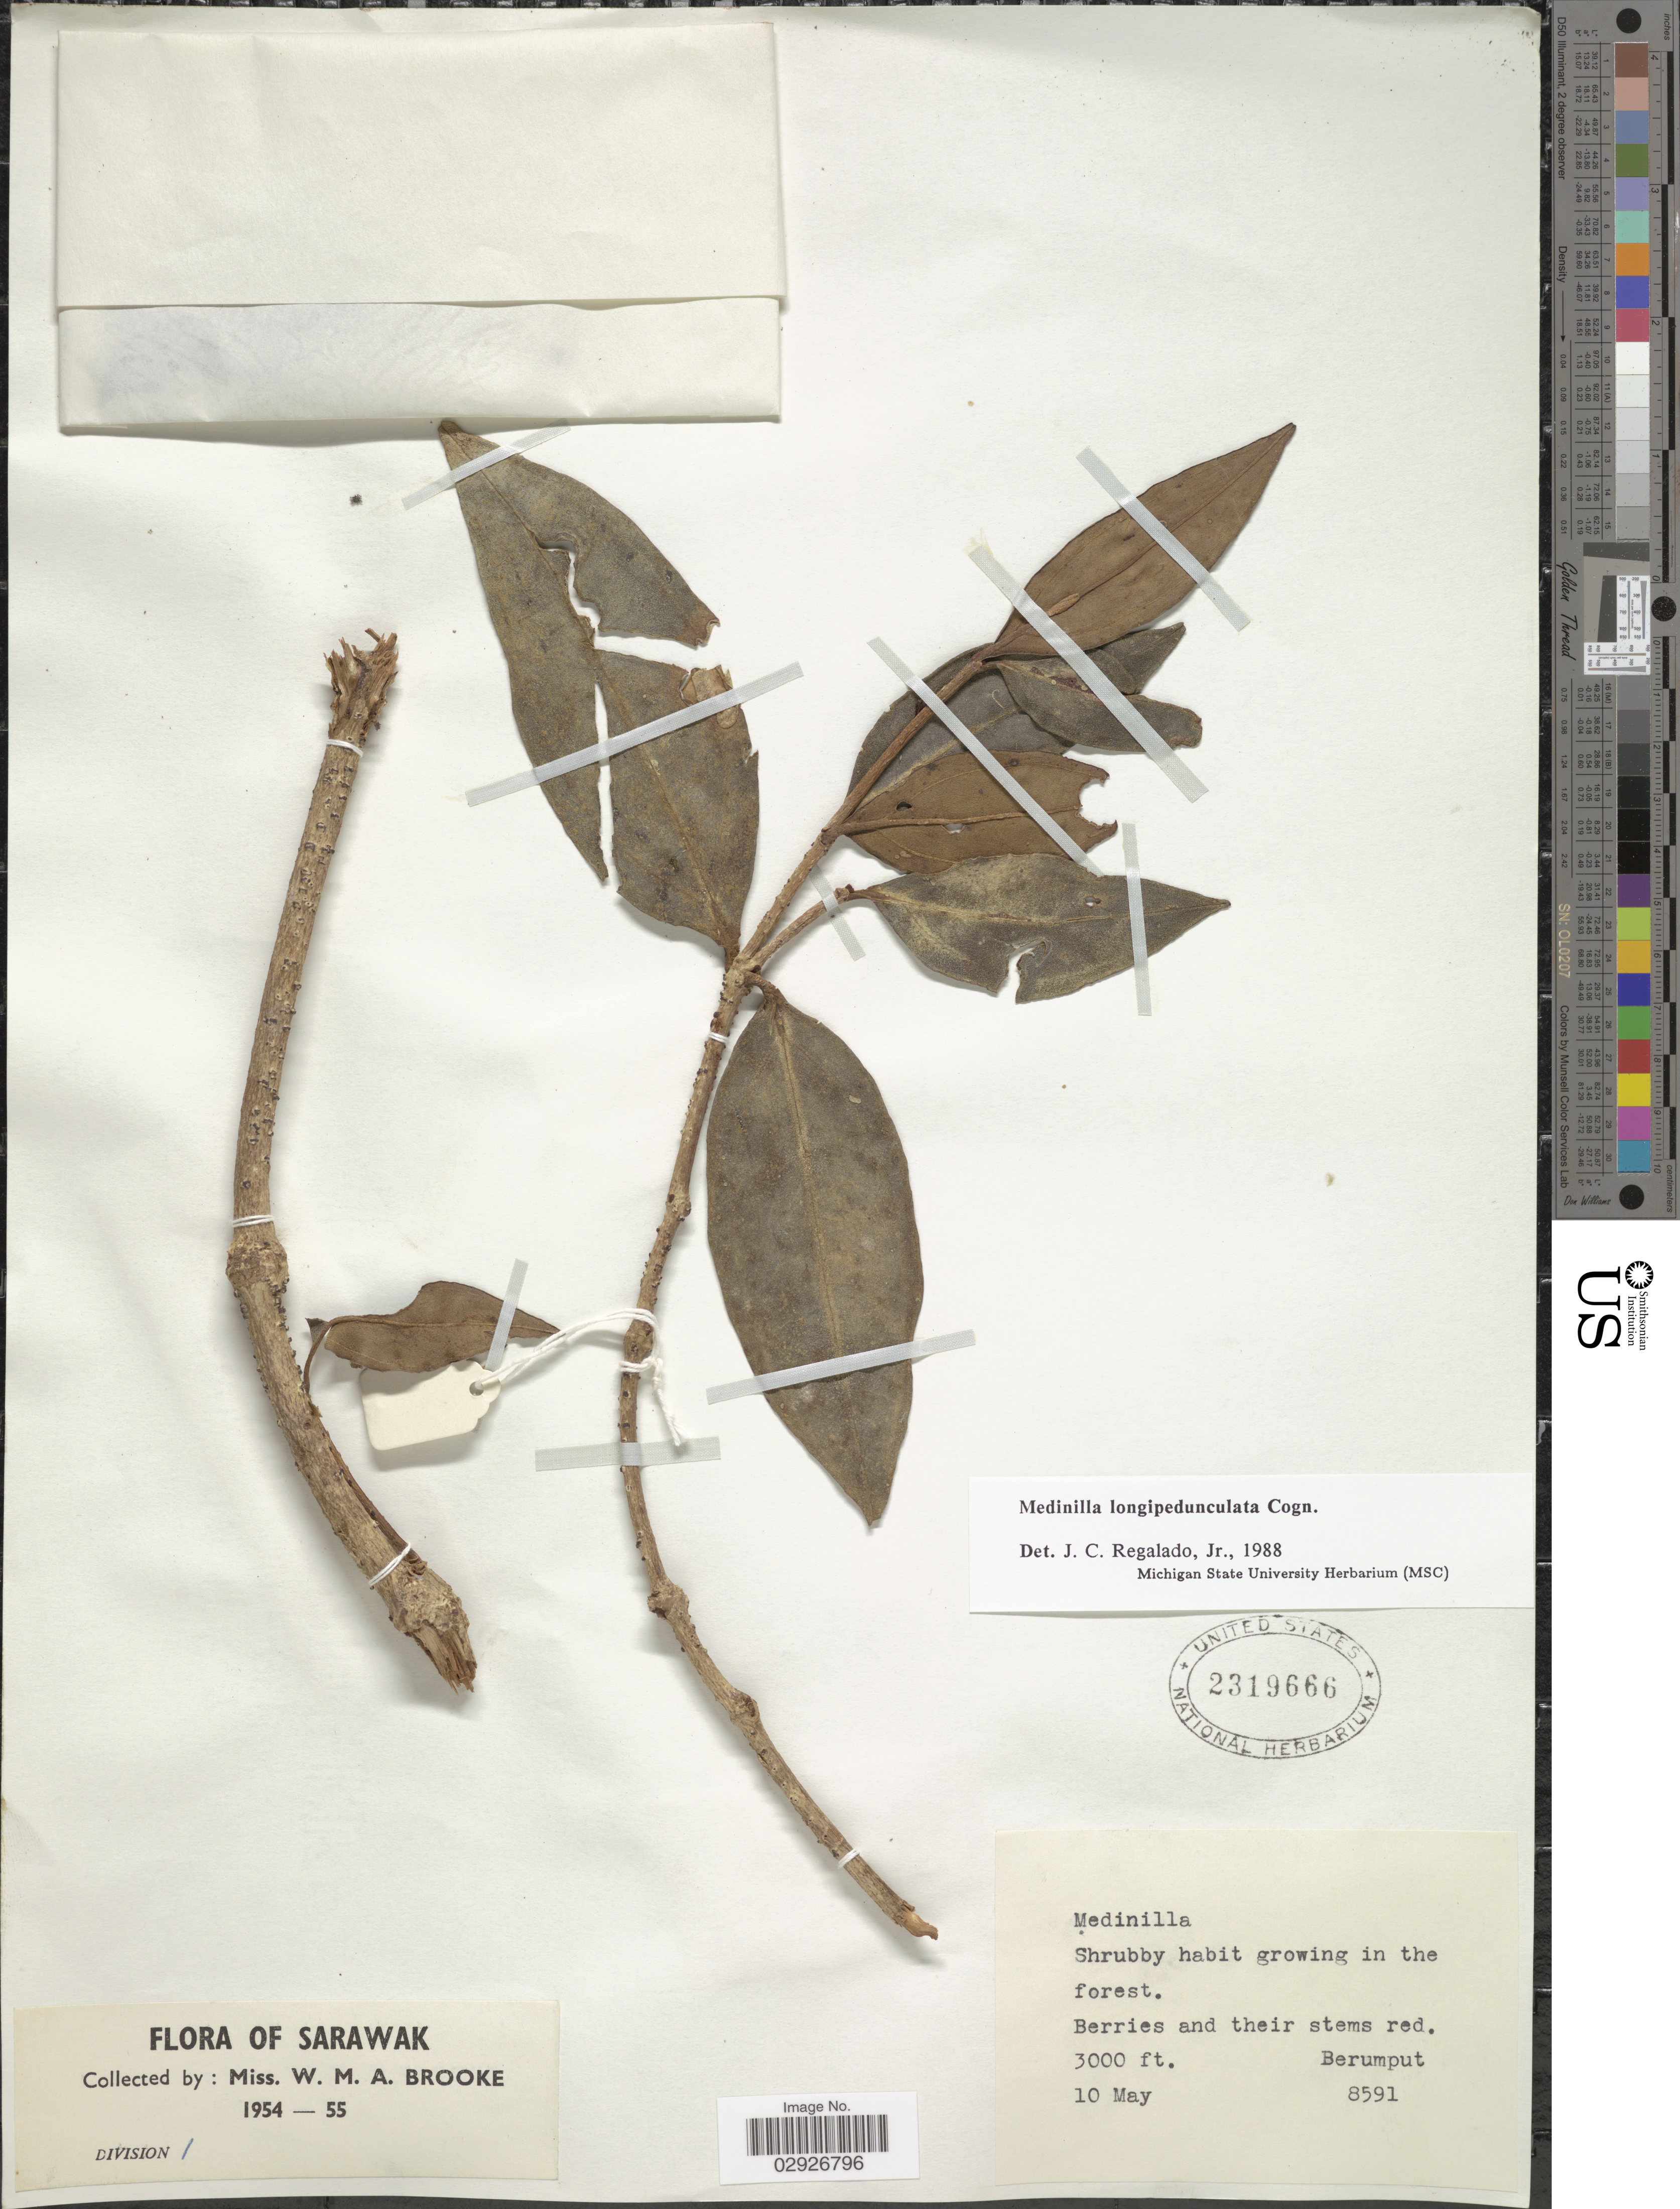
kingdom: Plantae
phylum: Tracheophyta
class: Magnoliopsida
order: Myrtales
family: Melastomataceae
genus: Medinilla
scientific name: Medinilla longipedunculata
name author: Cogn.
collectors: W. Brooke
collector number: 8591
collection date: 1954-05-10/1955-05-10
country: Malaysia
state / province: Sarawak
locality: Berumput.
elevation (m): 914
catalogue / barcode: US 2319666